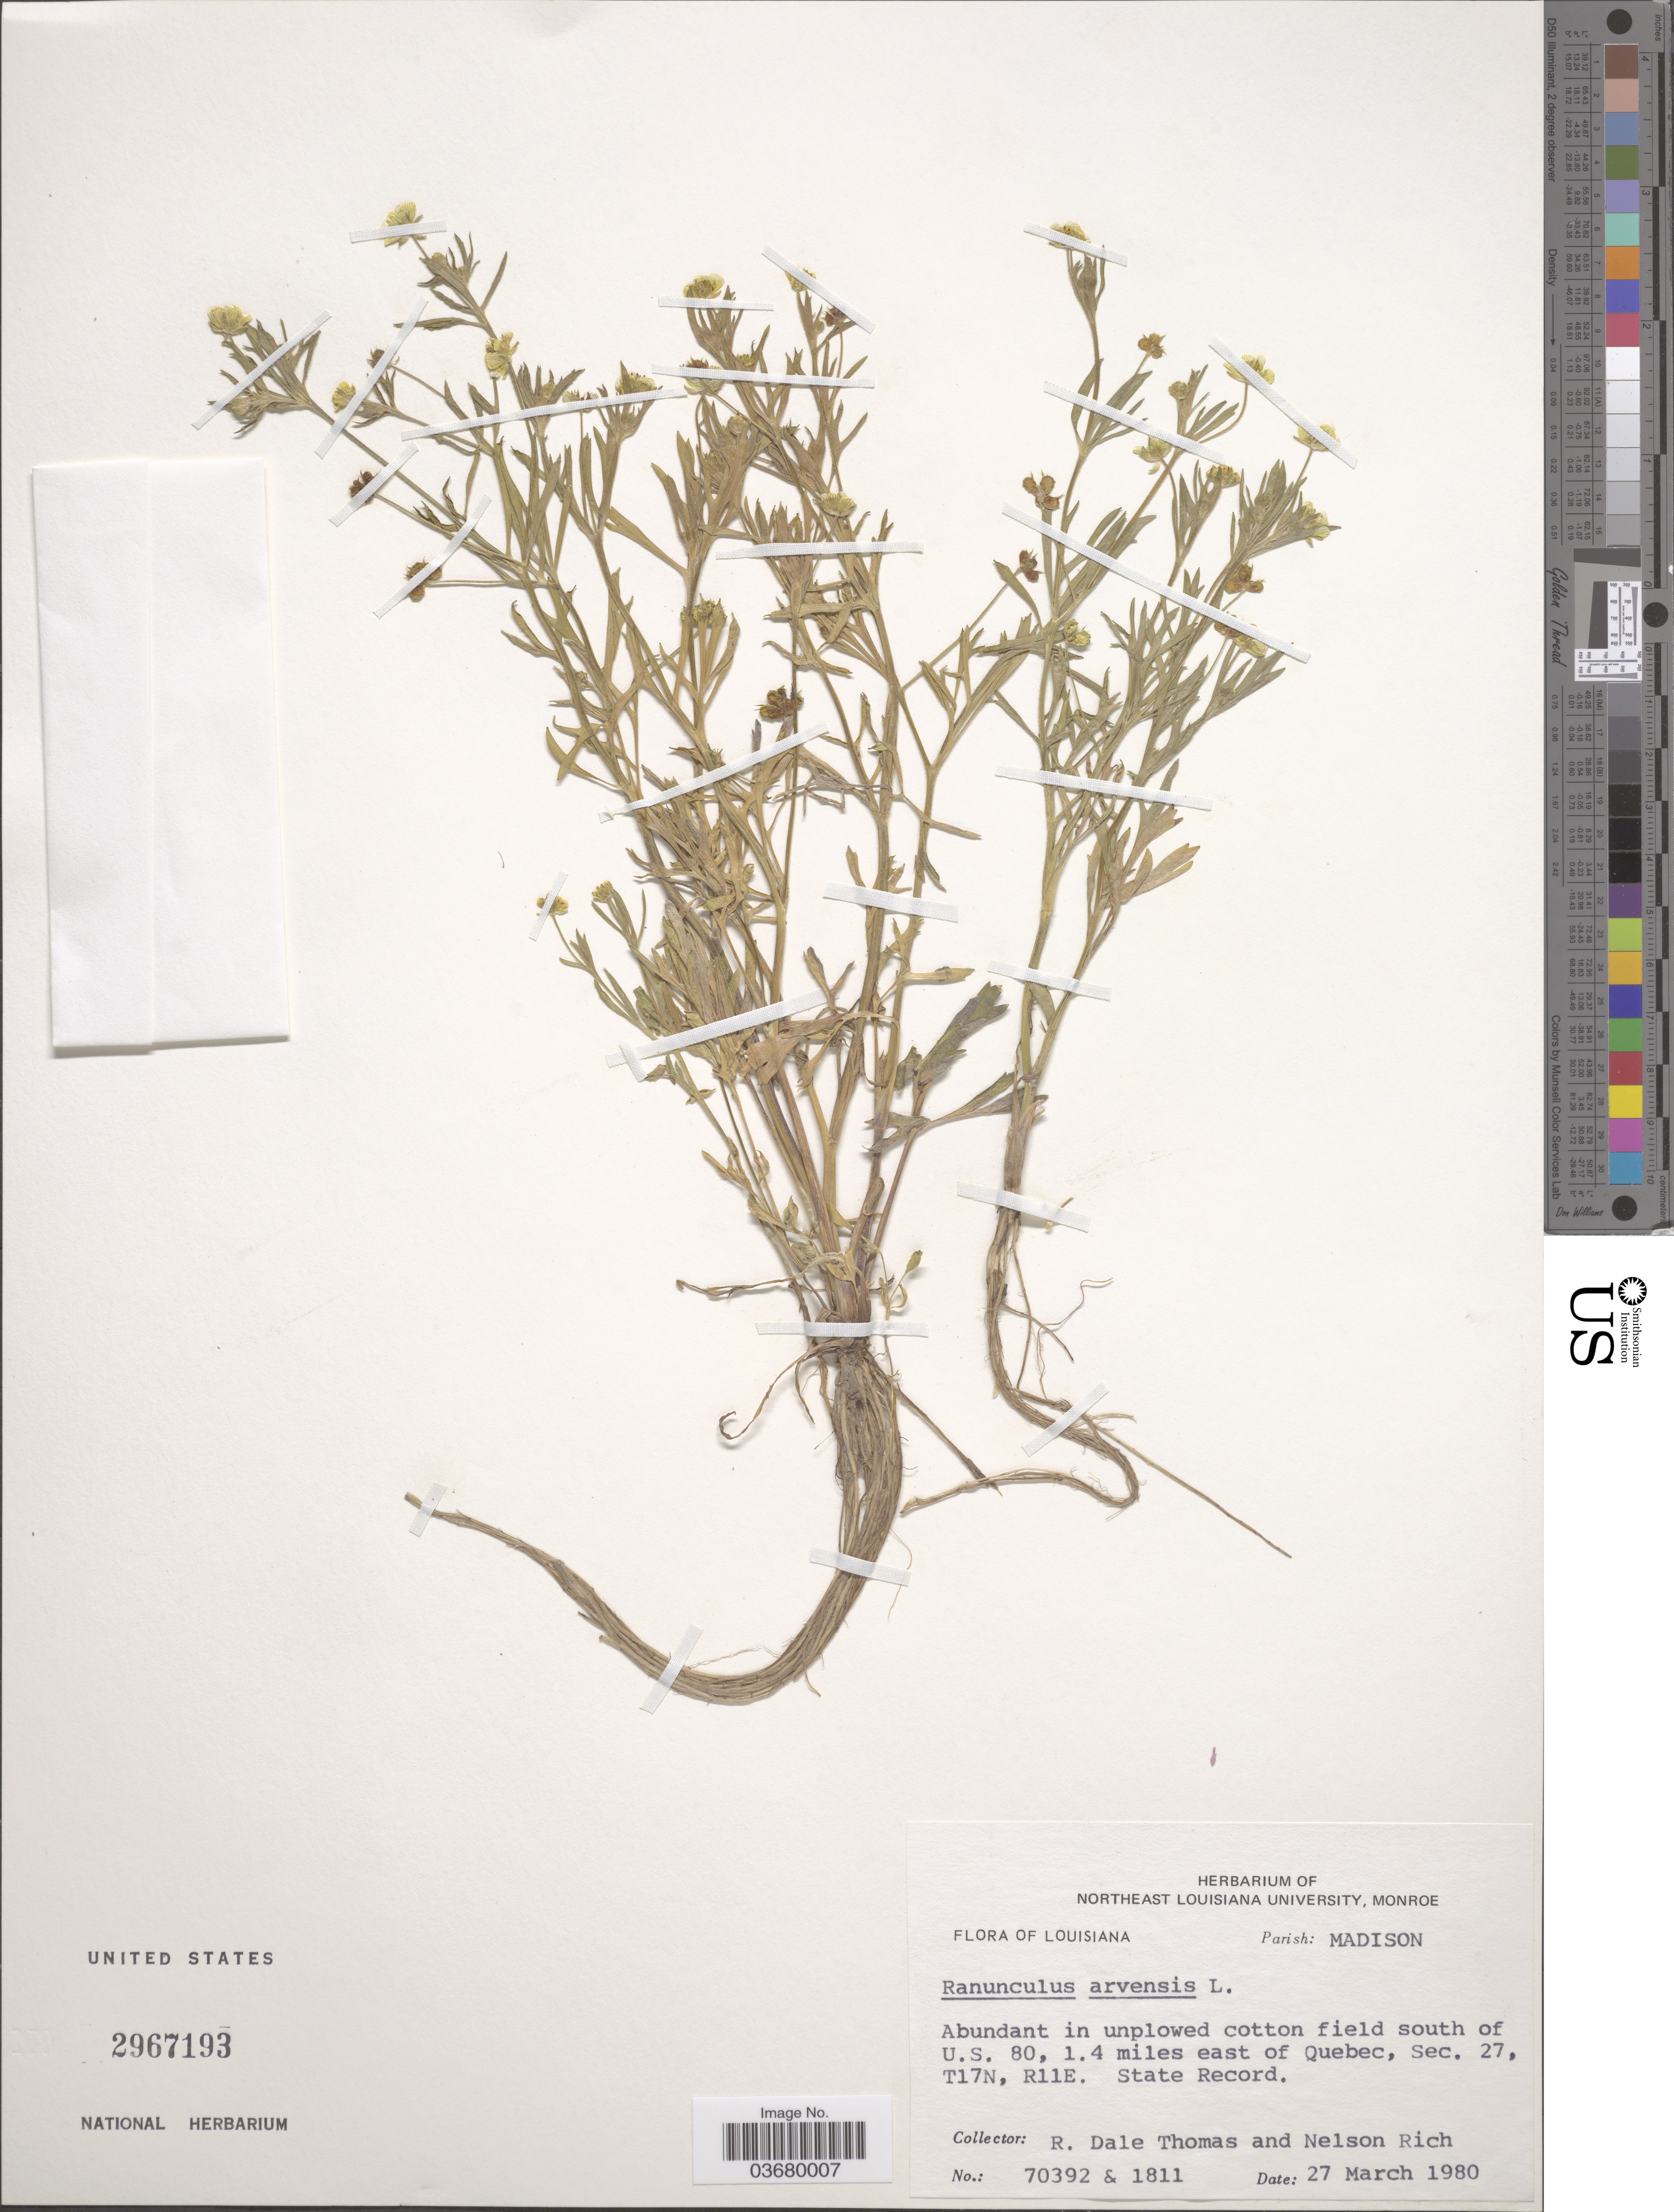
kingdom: Plantae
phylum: Tracheophyta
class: Magnoliopsida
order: Ranunculales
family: Ranunculaceae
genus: Ranunculus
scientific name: Ranunculus arvensis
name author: L.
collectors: R. Thomas & N. Rich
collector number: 70392 & 1811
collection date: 1980-03-27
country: United States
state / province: Louisiana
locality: Parish: Madison. South of U.S. 80, 1.4 miles east of Quebec, Sec. 27, T17N, R11E.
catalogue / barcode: US 2967193